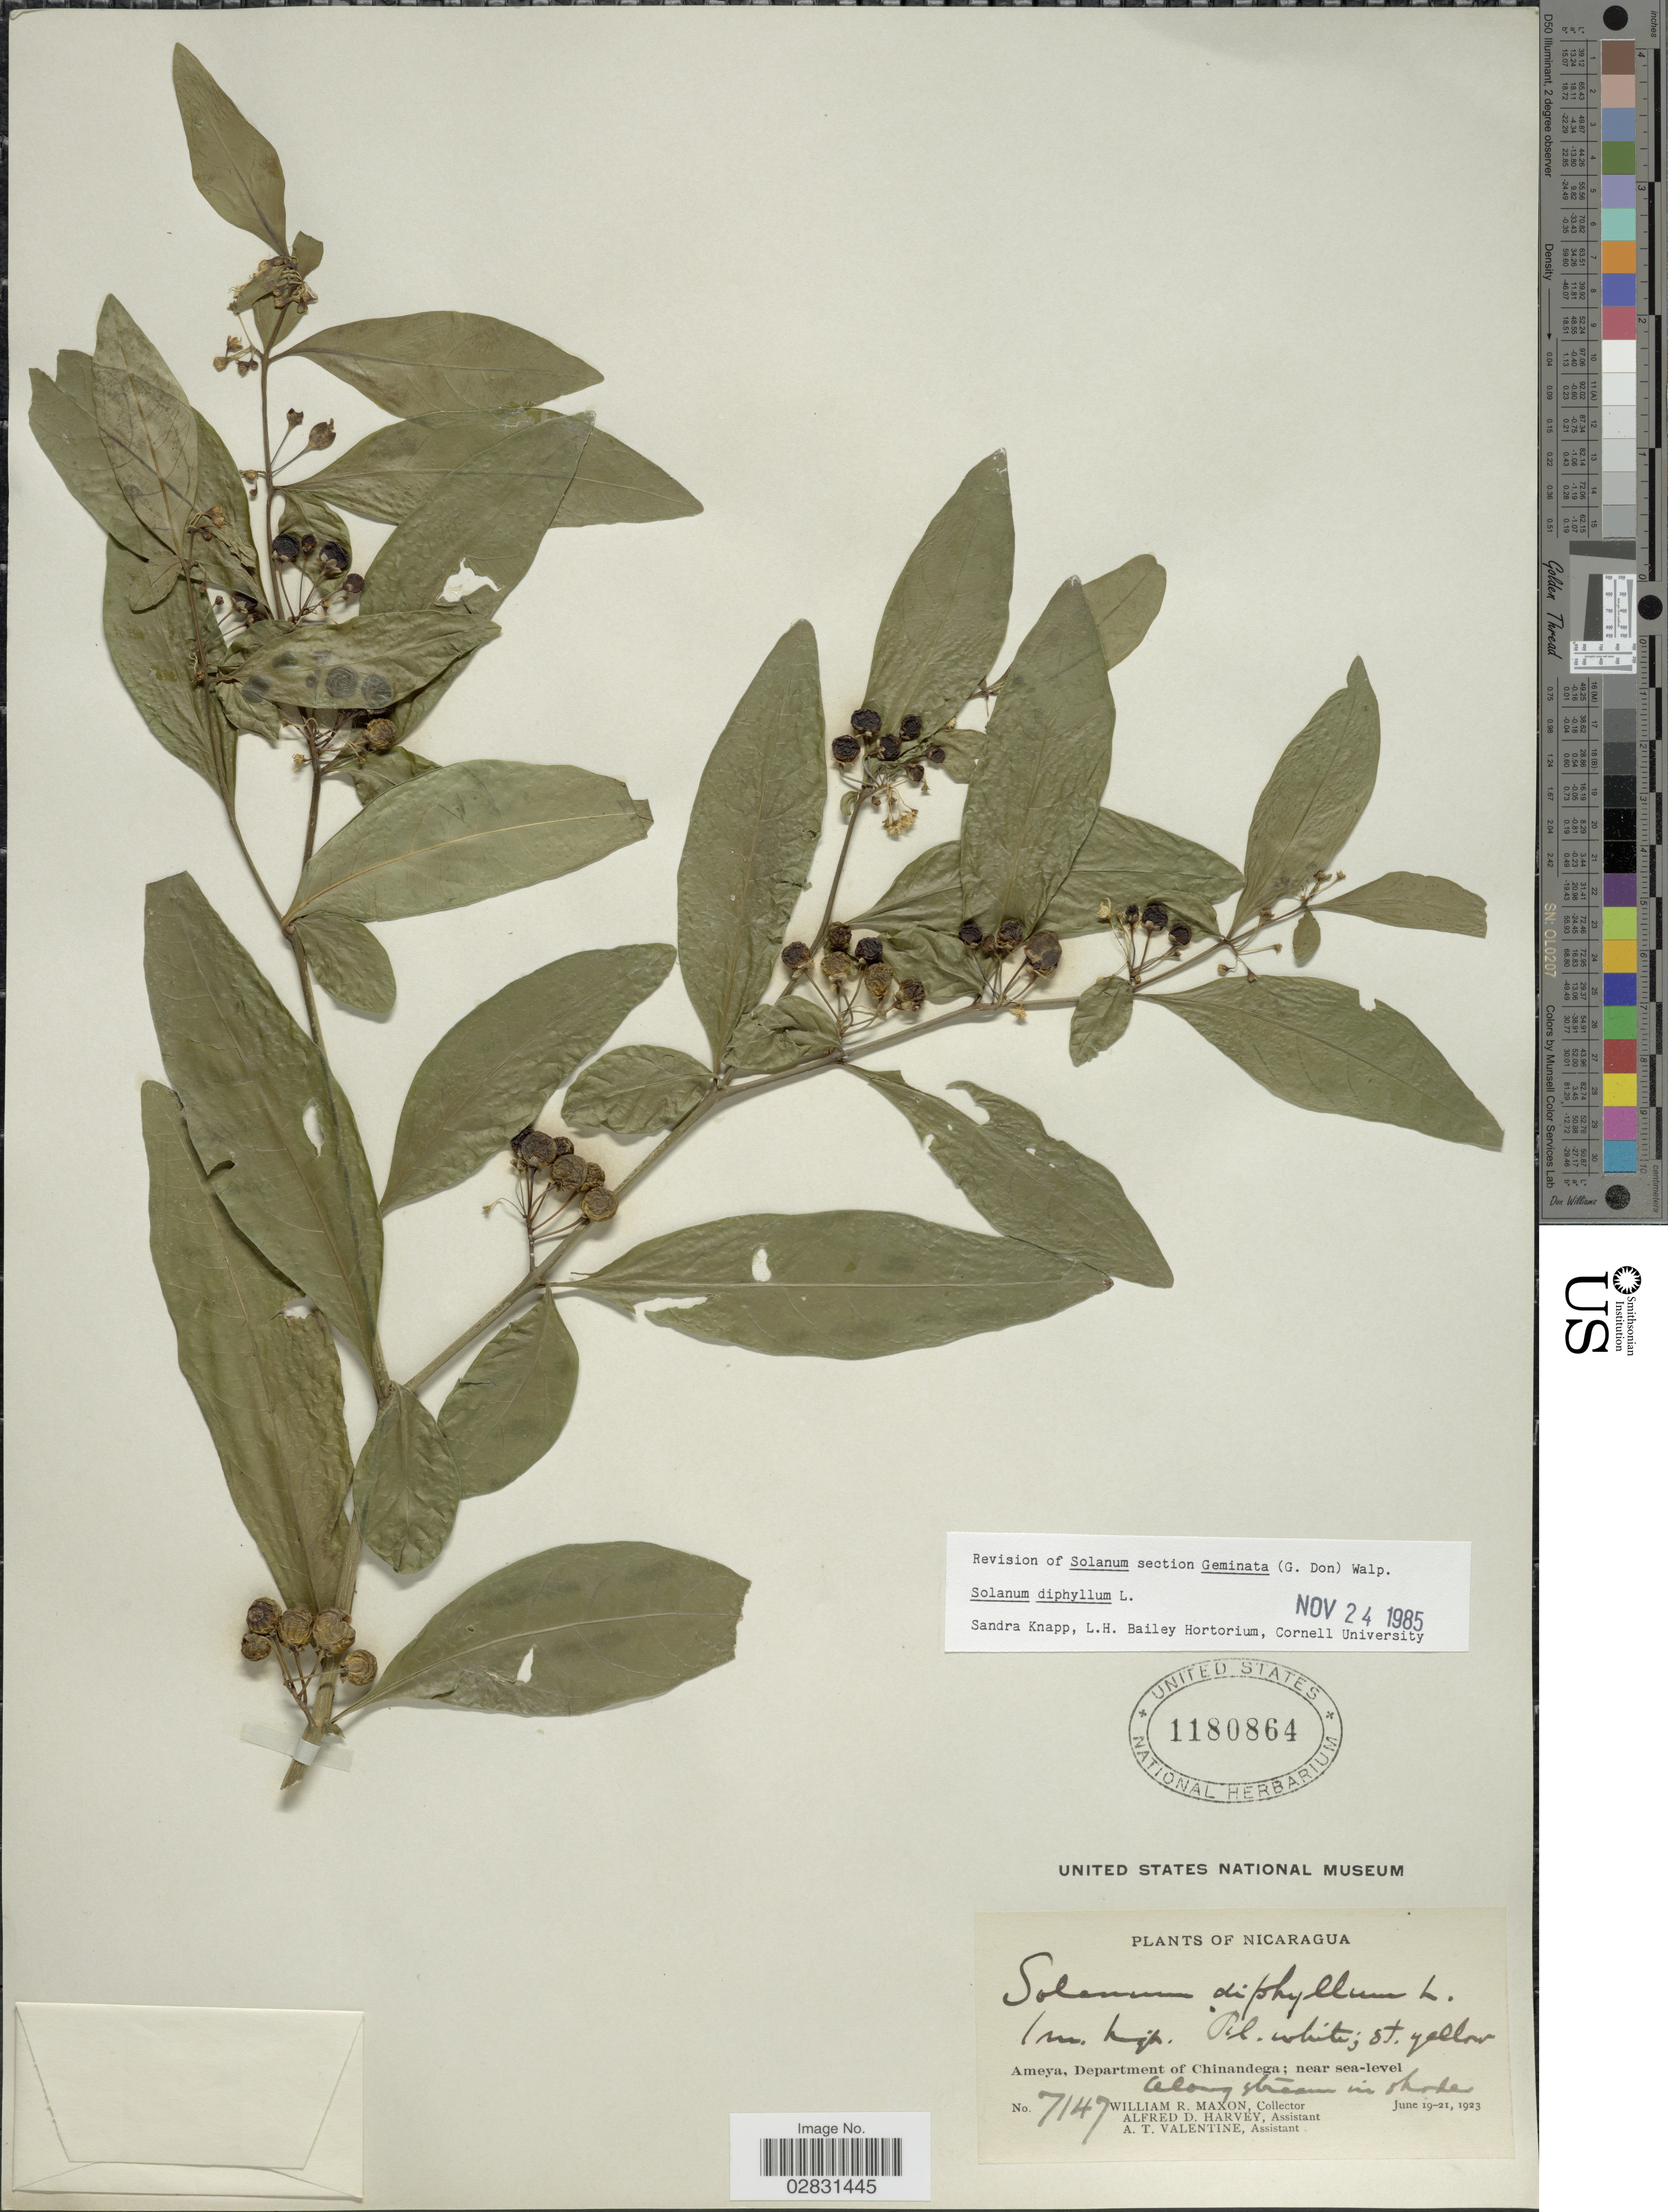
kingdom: Plantae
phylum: Tracheophyta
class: Magnoliopsida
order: Solanales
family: Solanaceae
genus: Solanum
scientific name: Solanum diphyllum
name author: L.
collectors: W. R. Maxon, A. D. Harvey & A. Valentine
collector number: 7147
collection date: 1923-06-19/1923-06-21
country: Nicaragua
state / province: Chinandega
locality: Ameya, Department of Chinandega.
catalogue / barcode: US 1180864